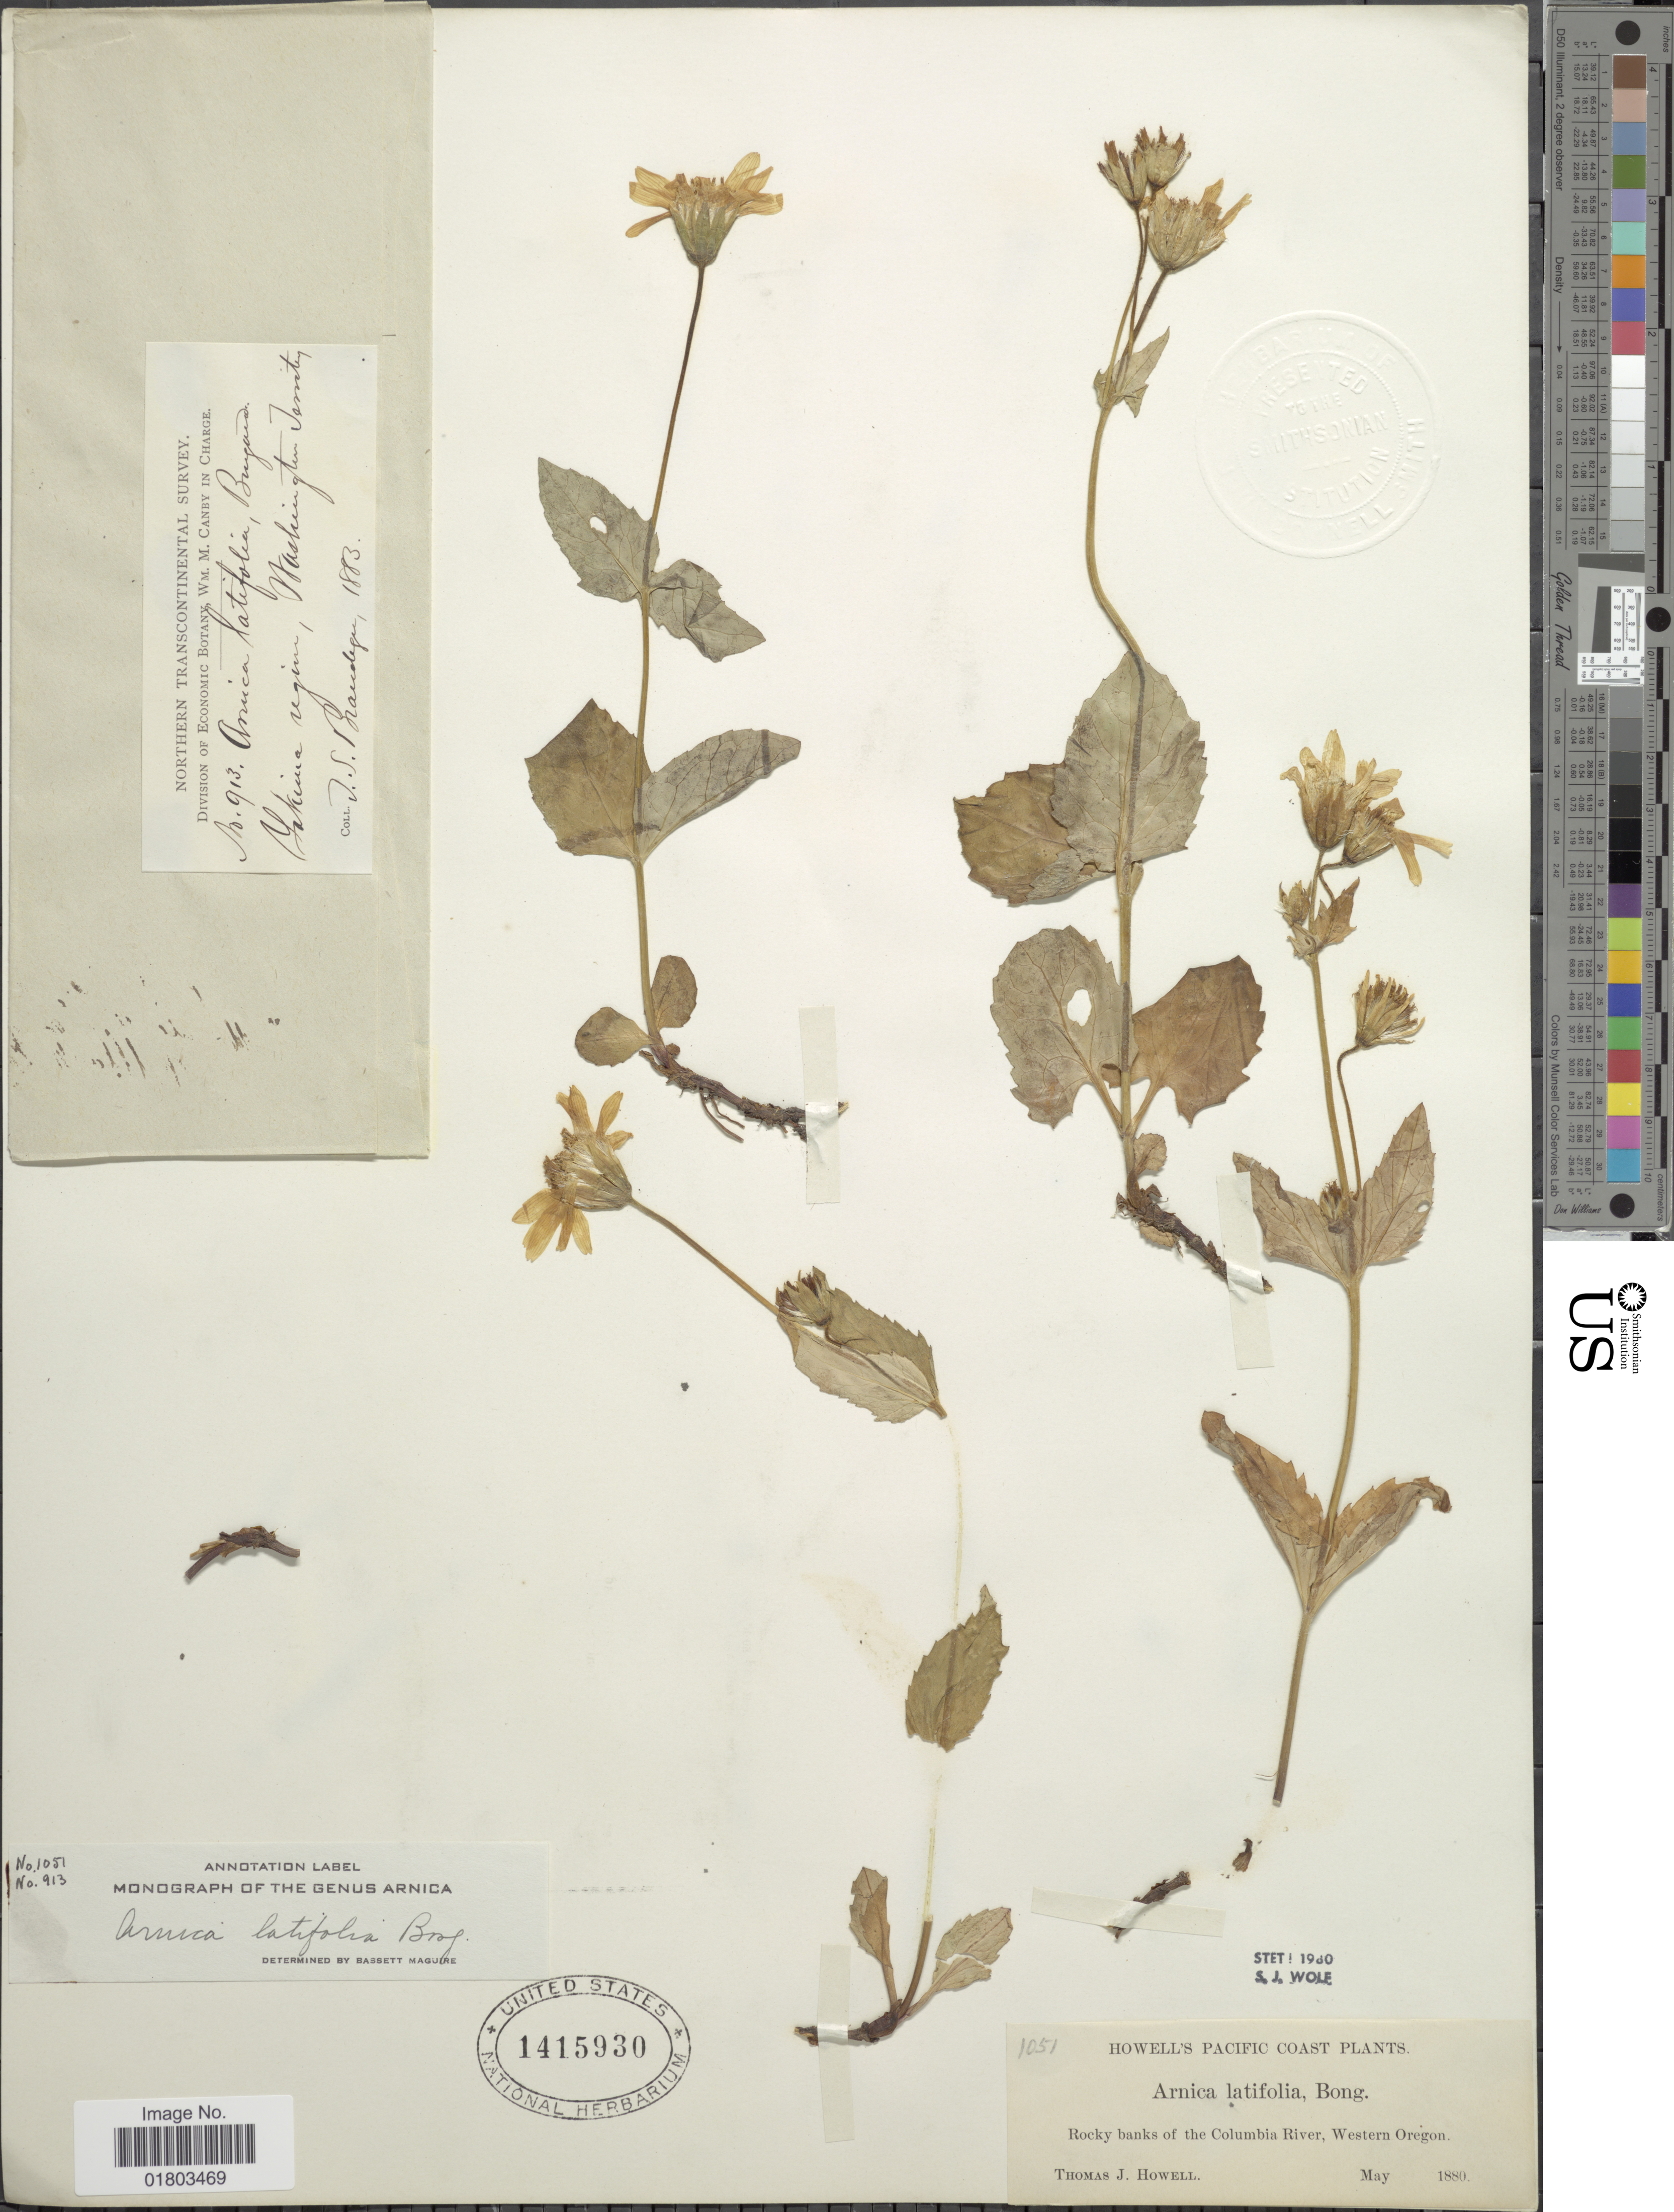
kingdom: Plantae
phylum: Tracheophyta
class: Magnoliopsida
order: Asterales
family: Asteraceae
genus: Arnica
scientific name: Arnica latifolia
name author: Bong.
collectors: T. J. Howell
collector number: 1051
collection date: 1880-05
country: United States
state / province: Oregon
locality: Rocky banks of the Columbia River, Western Oegon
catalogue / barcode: US 1415930